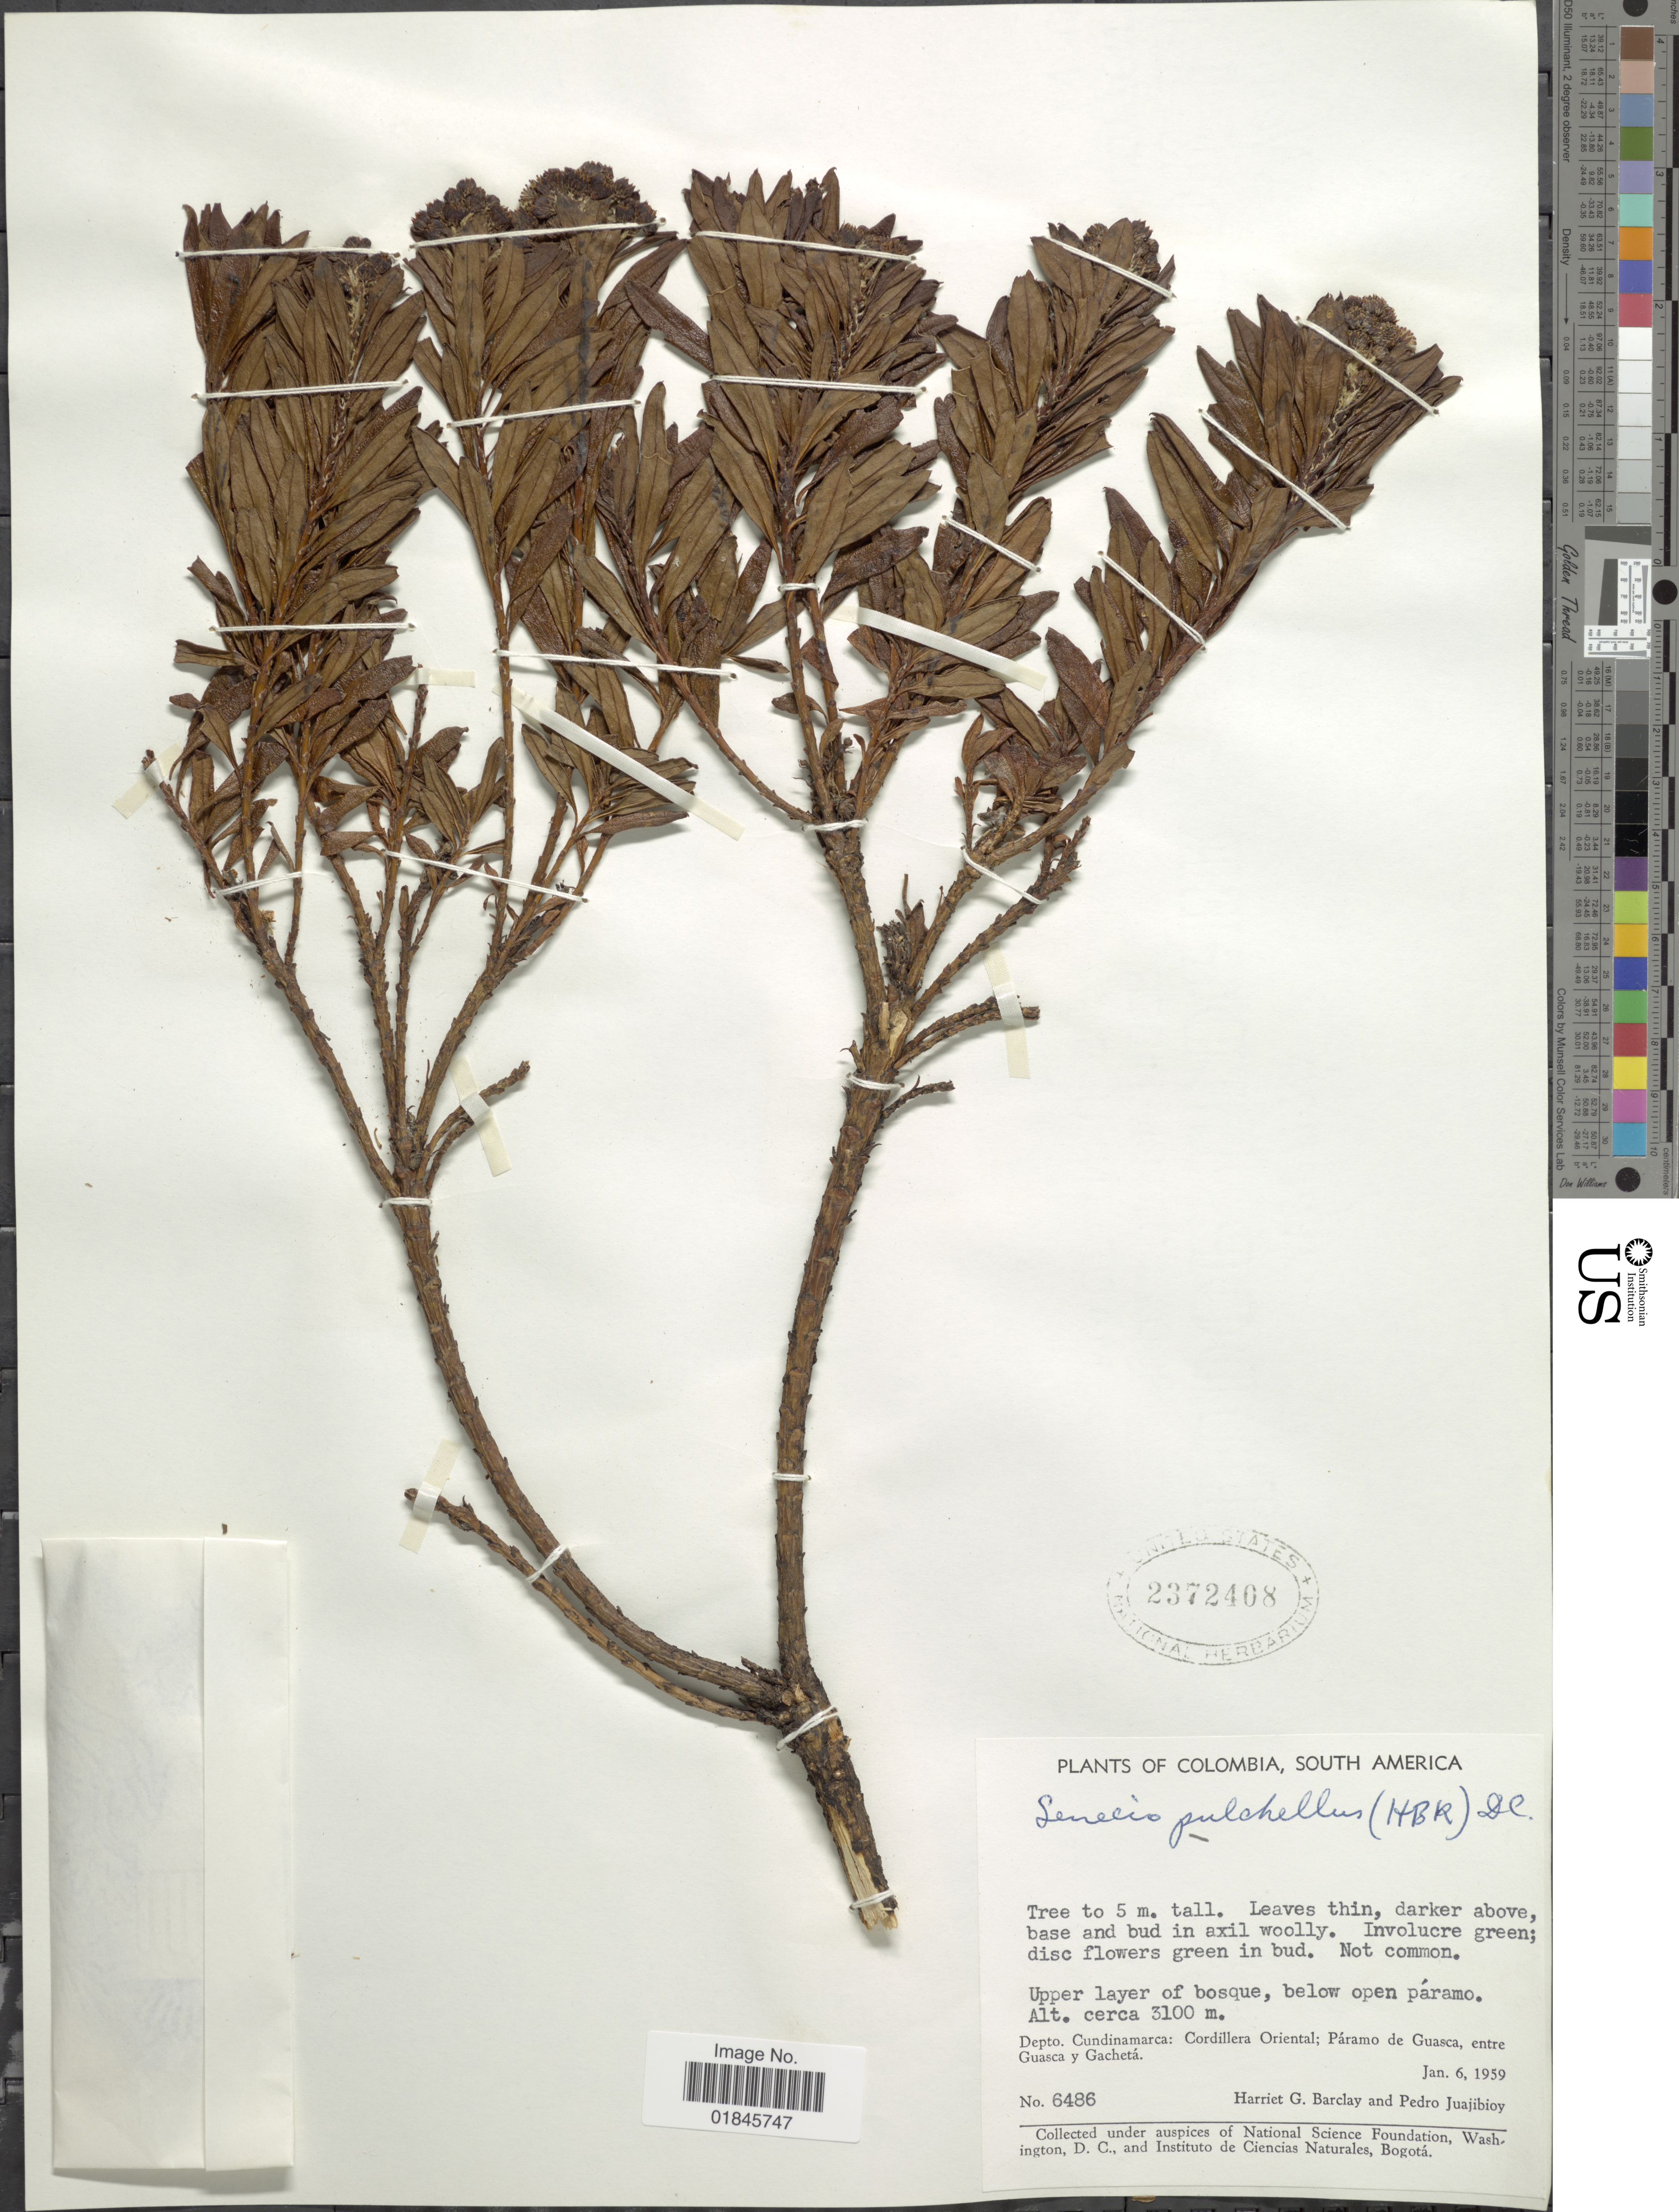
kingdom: Plantae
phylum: Tracheophyta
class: Magnoliopsida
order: Asterales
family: Asteraceae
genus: Pentacalia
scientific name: Pentacalia pulchella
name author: (Kunth) Cuatrec.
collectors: H. G. Barclay & P. Juajibioy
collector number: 6486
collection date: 1959-01-06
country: Colombia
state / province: Cundinamarca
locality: Depto. Cundinamarca: Cordillera Oriental; Páramo de Guasca, entre Guasca y Gachetá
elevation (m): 3100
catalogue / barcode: US 2372408